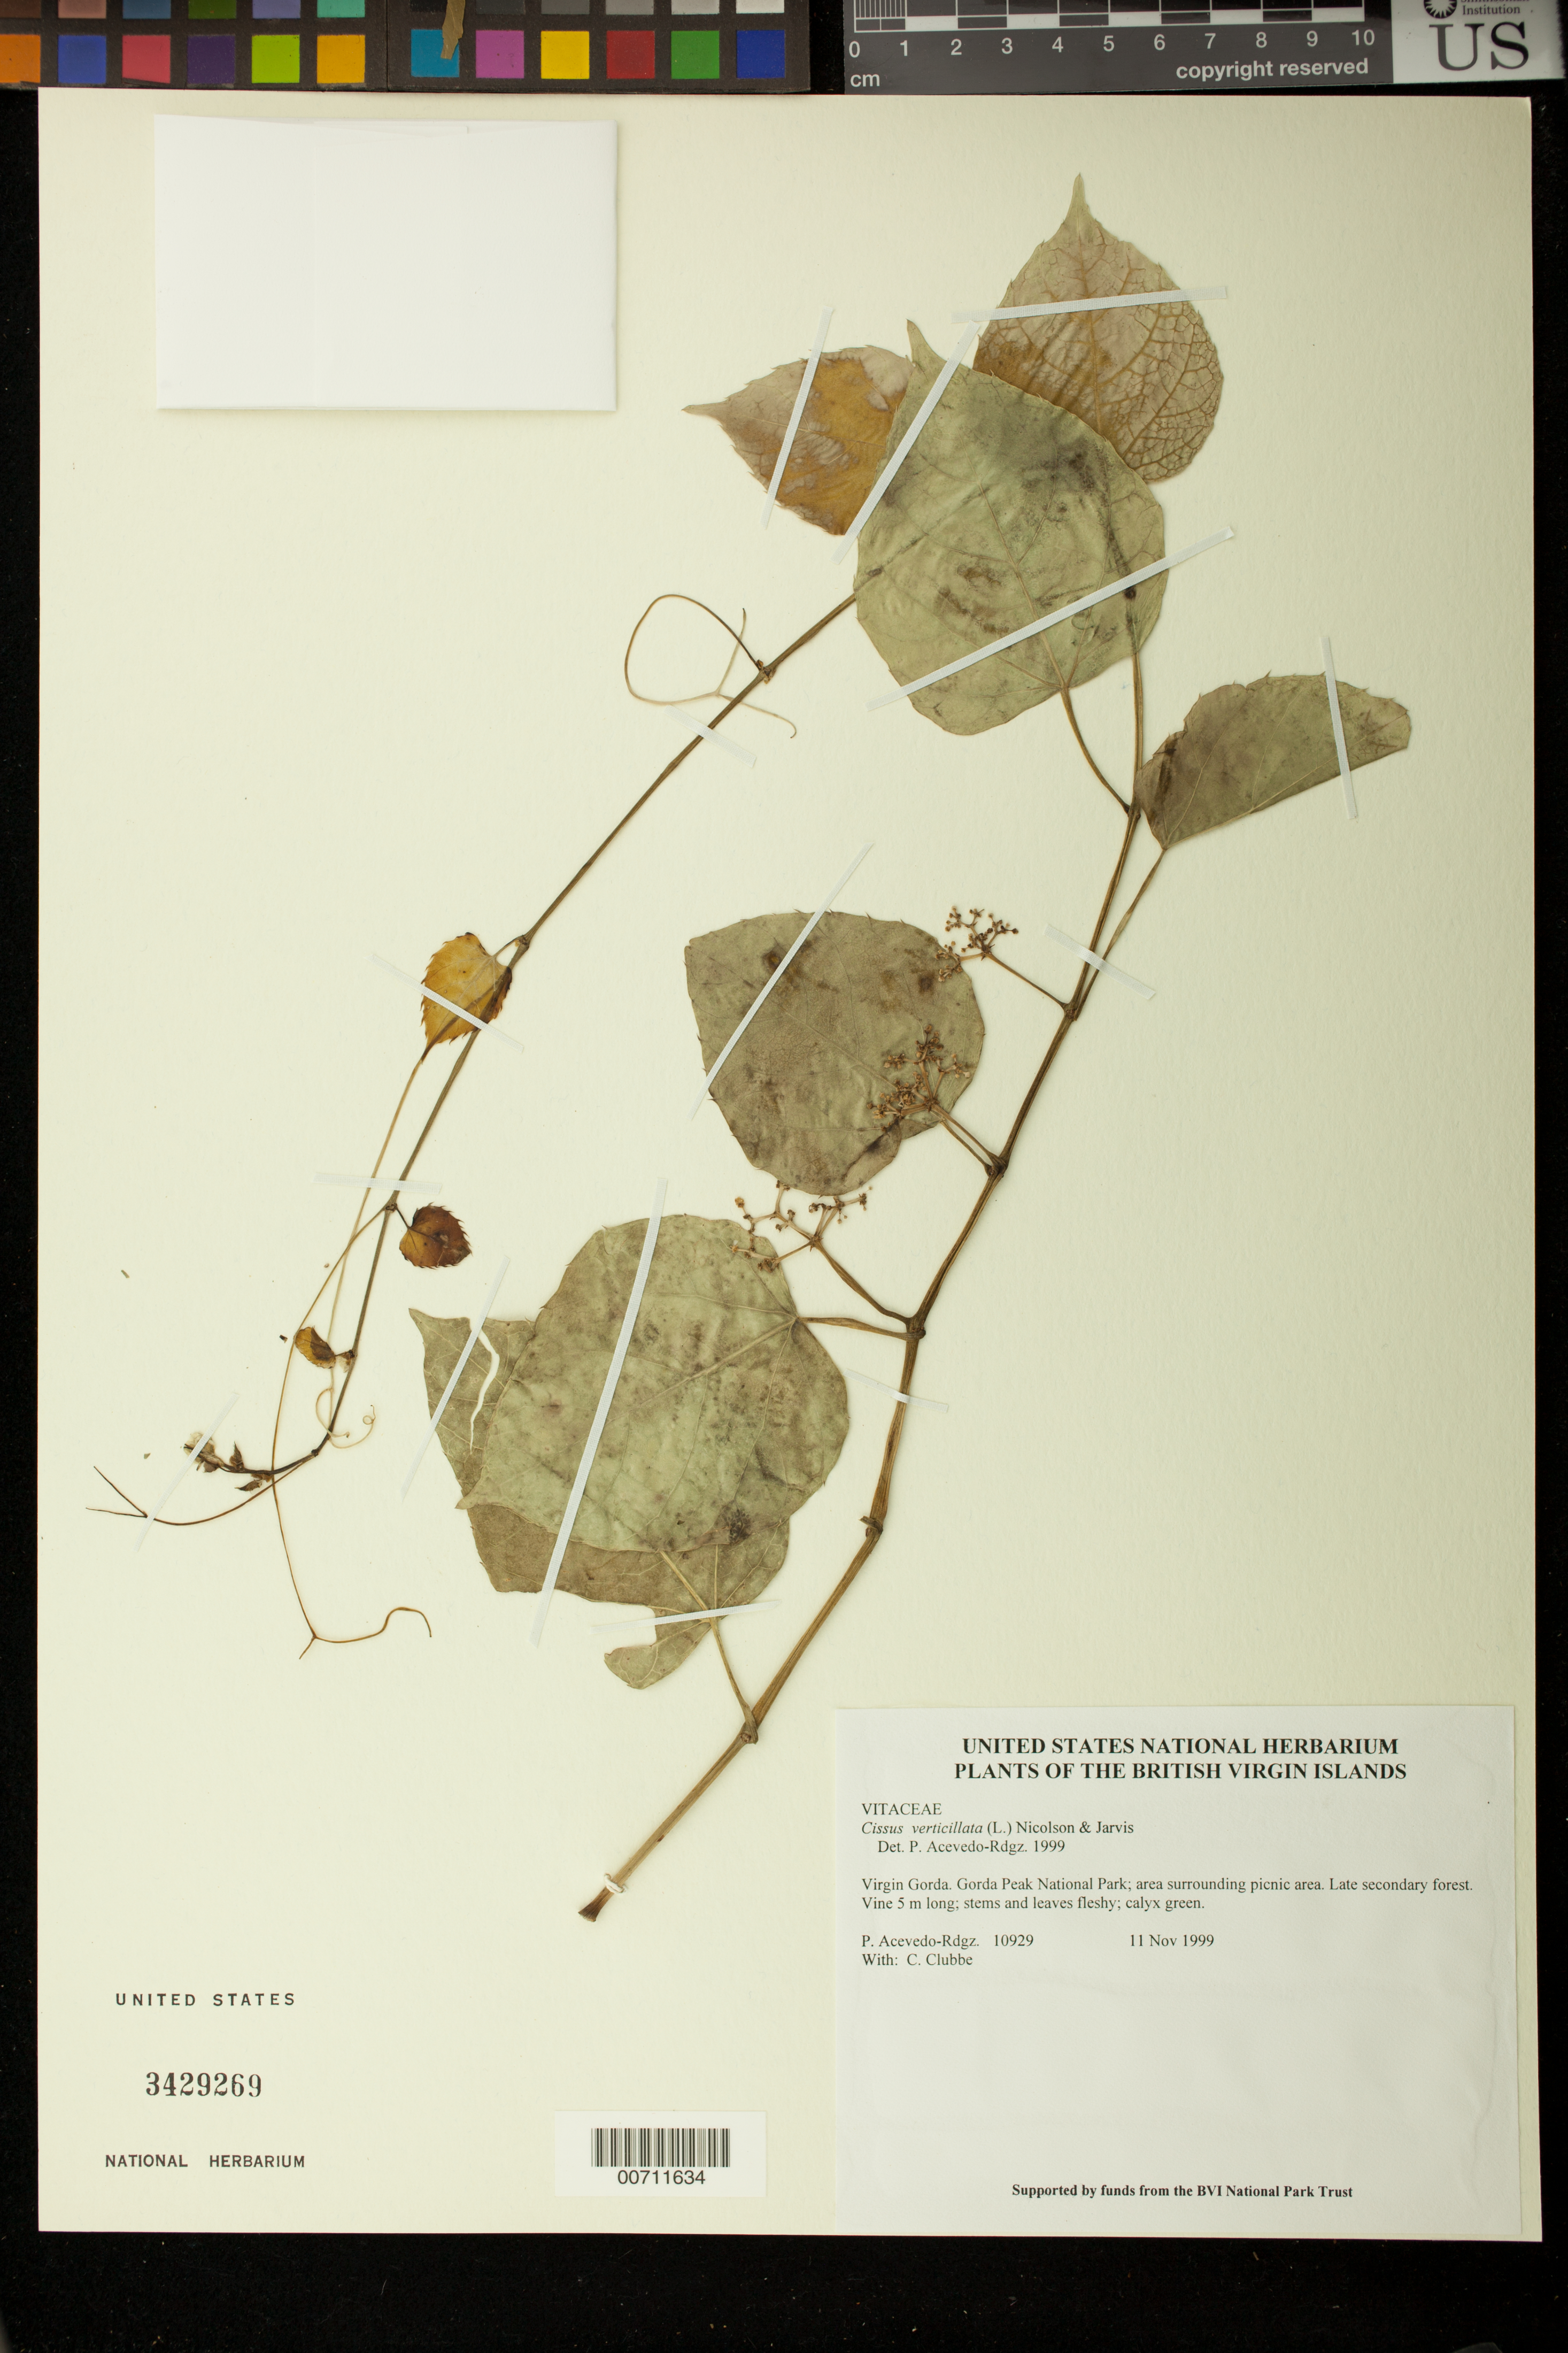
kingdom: Plantae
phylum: Tracheophyta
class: Magnoliopsida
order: Vitales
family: Vitaceae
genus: Cissus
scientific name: Cissus verticillata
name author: (L.) Nicolson & C.E. Jarvis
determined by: Acevedo-Rodríguez, P., (BOT), Smithsonian Institution - National Museum of Natural History (UNITED STATES)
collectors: P. Acevedo-Rodr., C. Clubbe, M. Gillman & C. Hankamer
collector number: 10929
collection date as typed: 11 Nov 1999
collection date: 1999-11-11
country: British Virgin Islands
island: Virgin Gorda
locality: Gorda Peak National Park; area surrounding picnic area.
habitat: Late secondary forest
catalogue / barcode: US 3429269